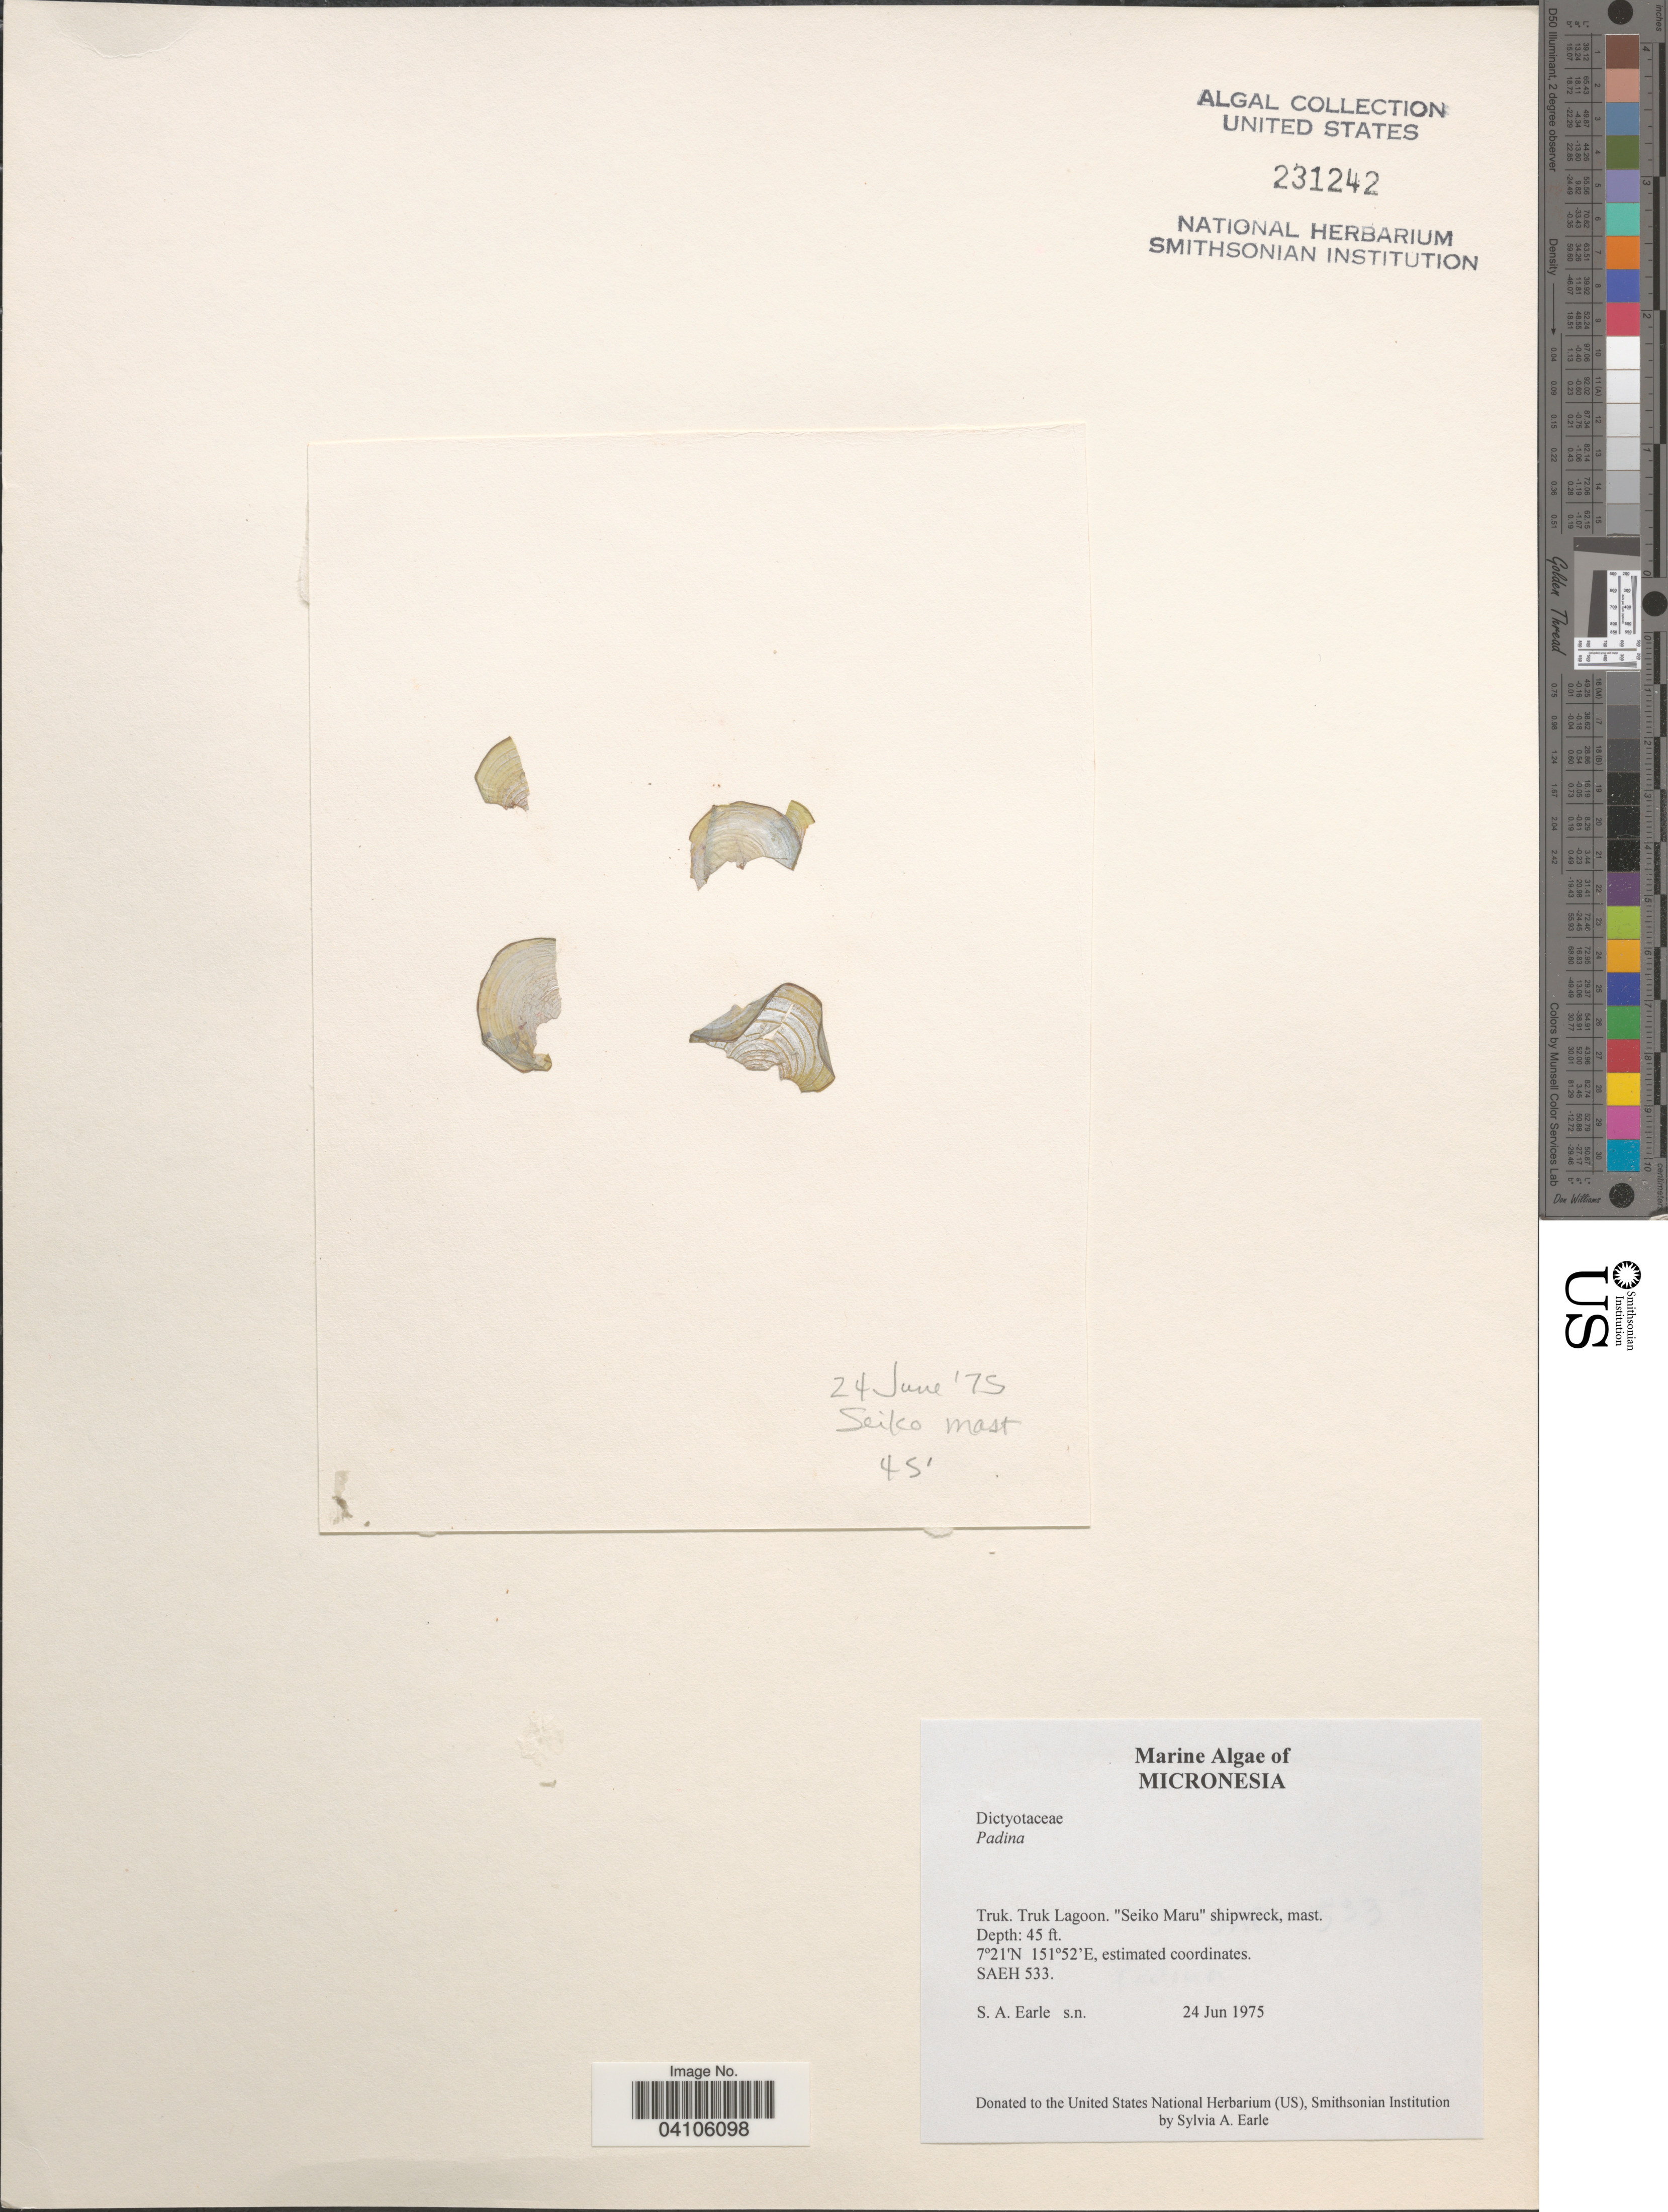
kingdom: Chromista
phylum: Ochrophyta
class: Phaeophyceae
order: Dictyotales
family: Dictyotaceae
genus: Padina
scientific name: Padina sp.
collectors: S. A. Earle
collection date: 1975-06-24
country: Micronesia, Federated States of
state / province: Truk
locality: Micronesia. Truk Lagoon. "Seiko Maru" shipwreck, mast.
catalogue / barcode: US 231242